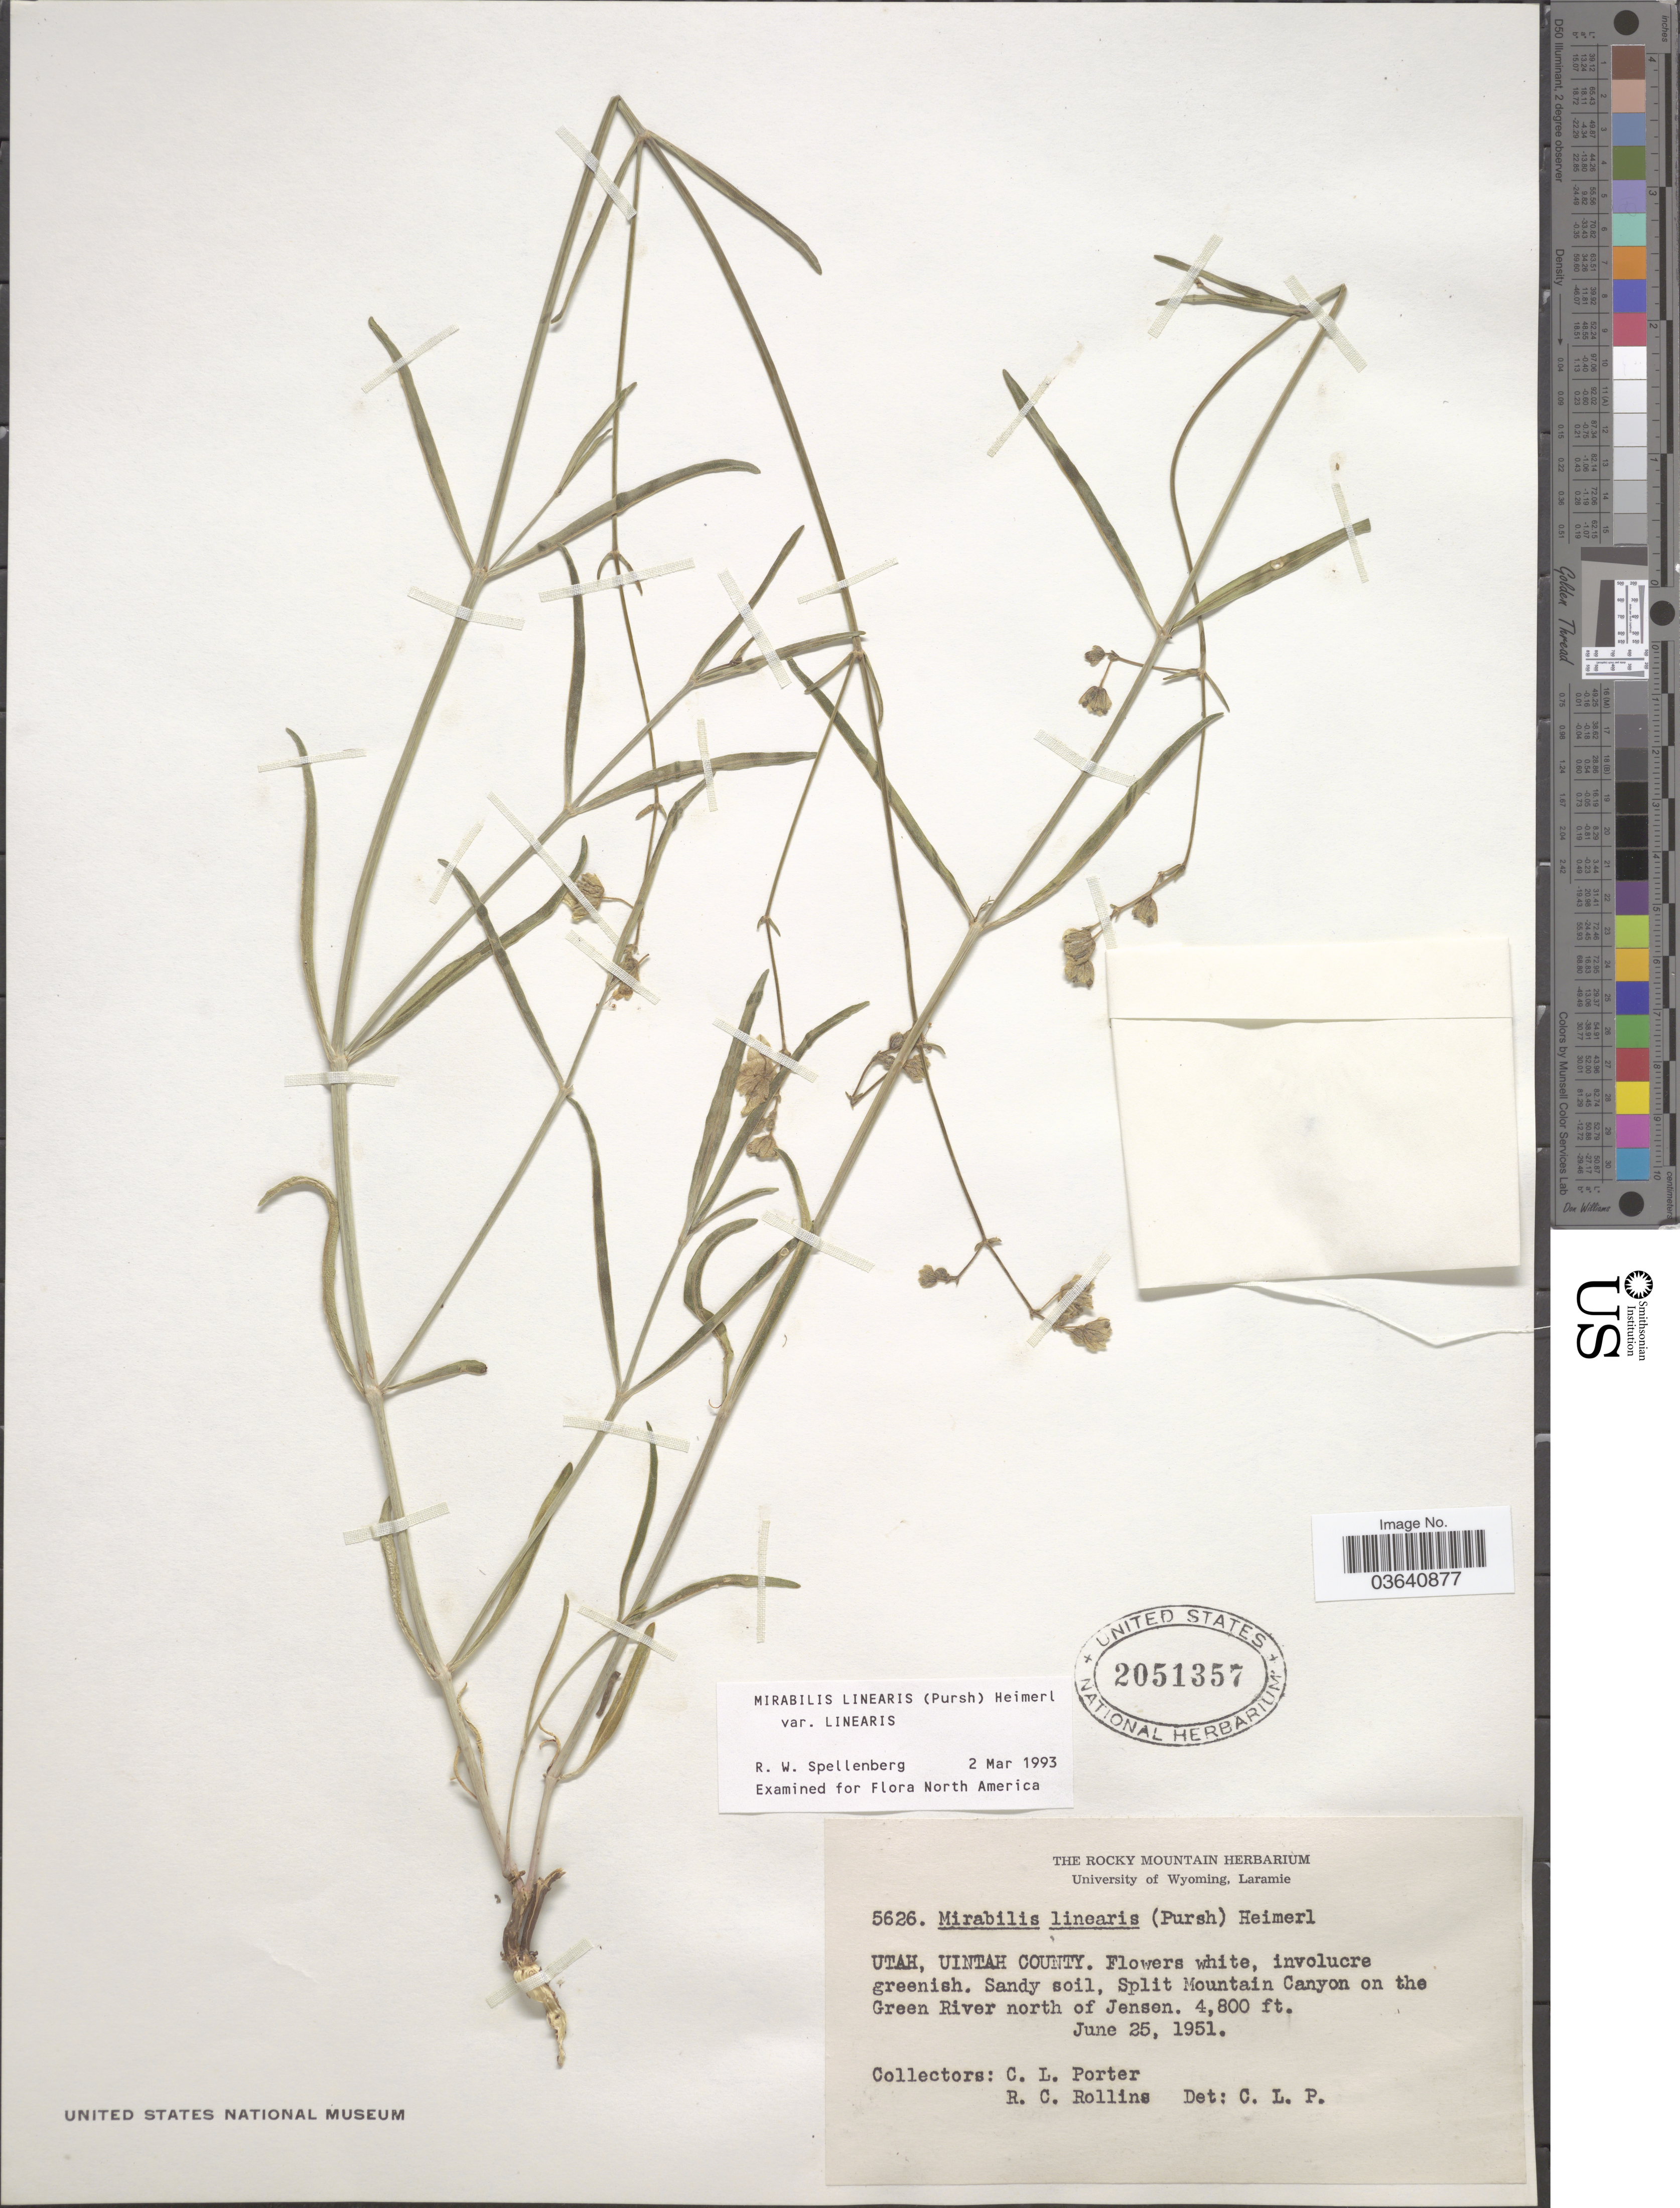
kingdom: Plantae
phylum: Tracheophyta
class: Magnoliopsida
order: Caryophyllales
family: Nyctaginaceae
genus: Mirabilis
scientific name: Mirabilis linearis var. linearis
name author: (Pursh) Heimerl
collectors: C. L. Porter & R. C. Rollins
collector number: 5626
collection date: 1951-06-25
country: United States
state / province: Utah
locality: Uintah County. Split Mountain Canyon on the Green River north of Jensen.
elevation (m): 1463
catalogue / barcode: US 2051357